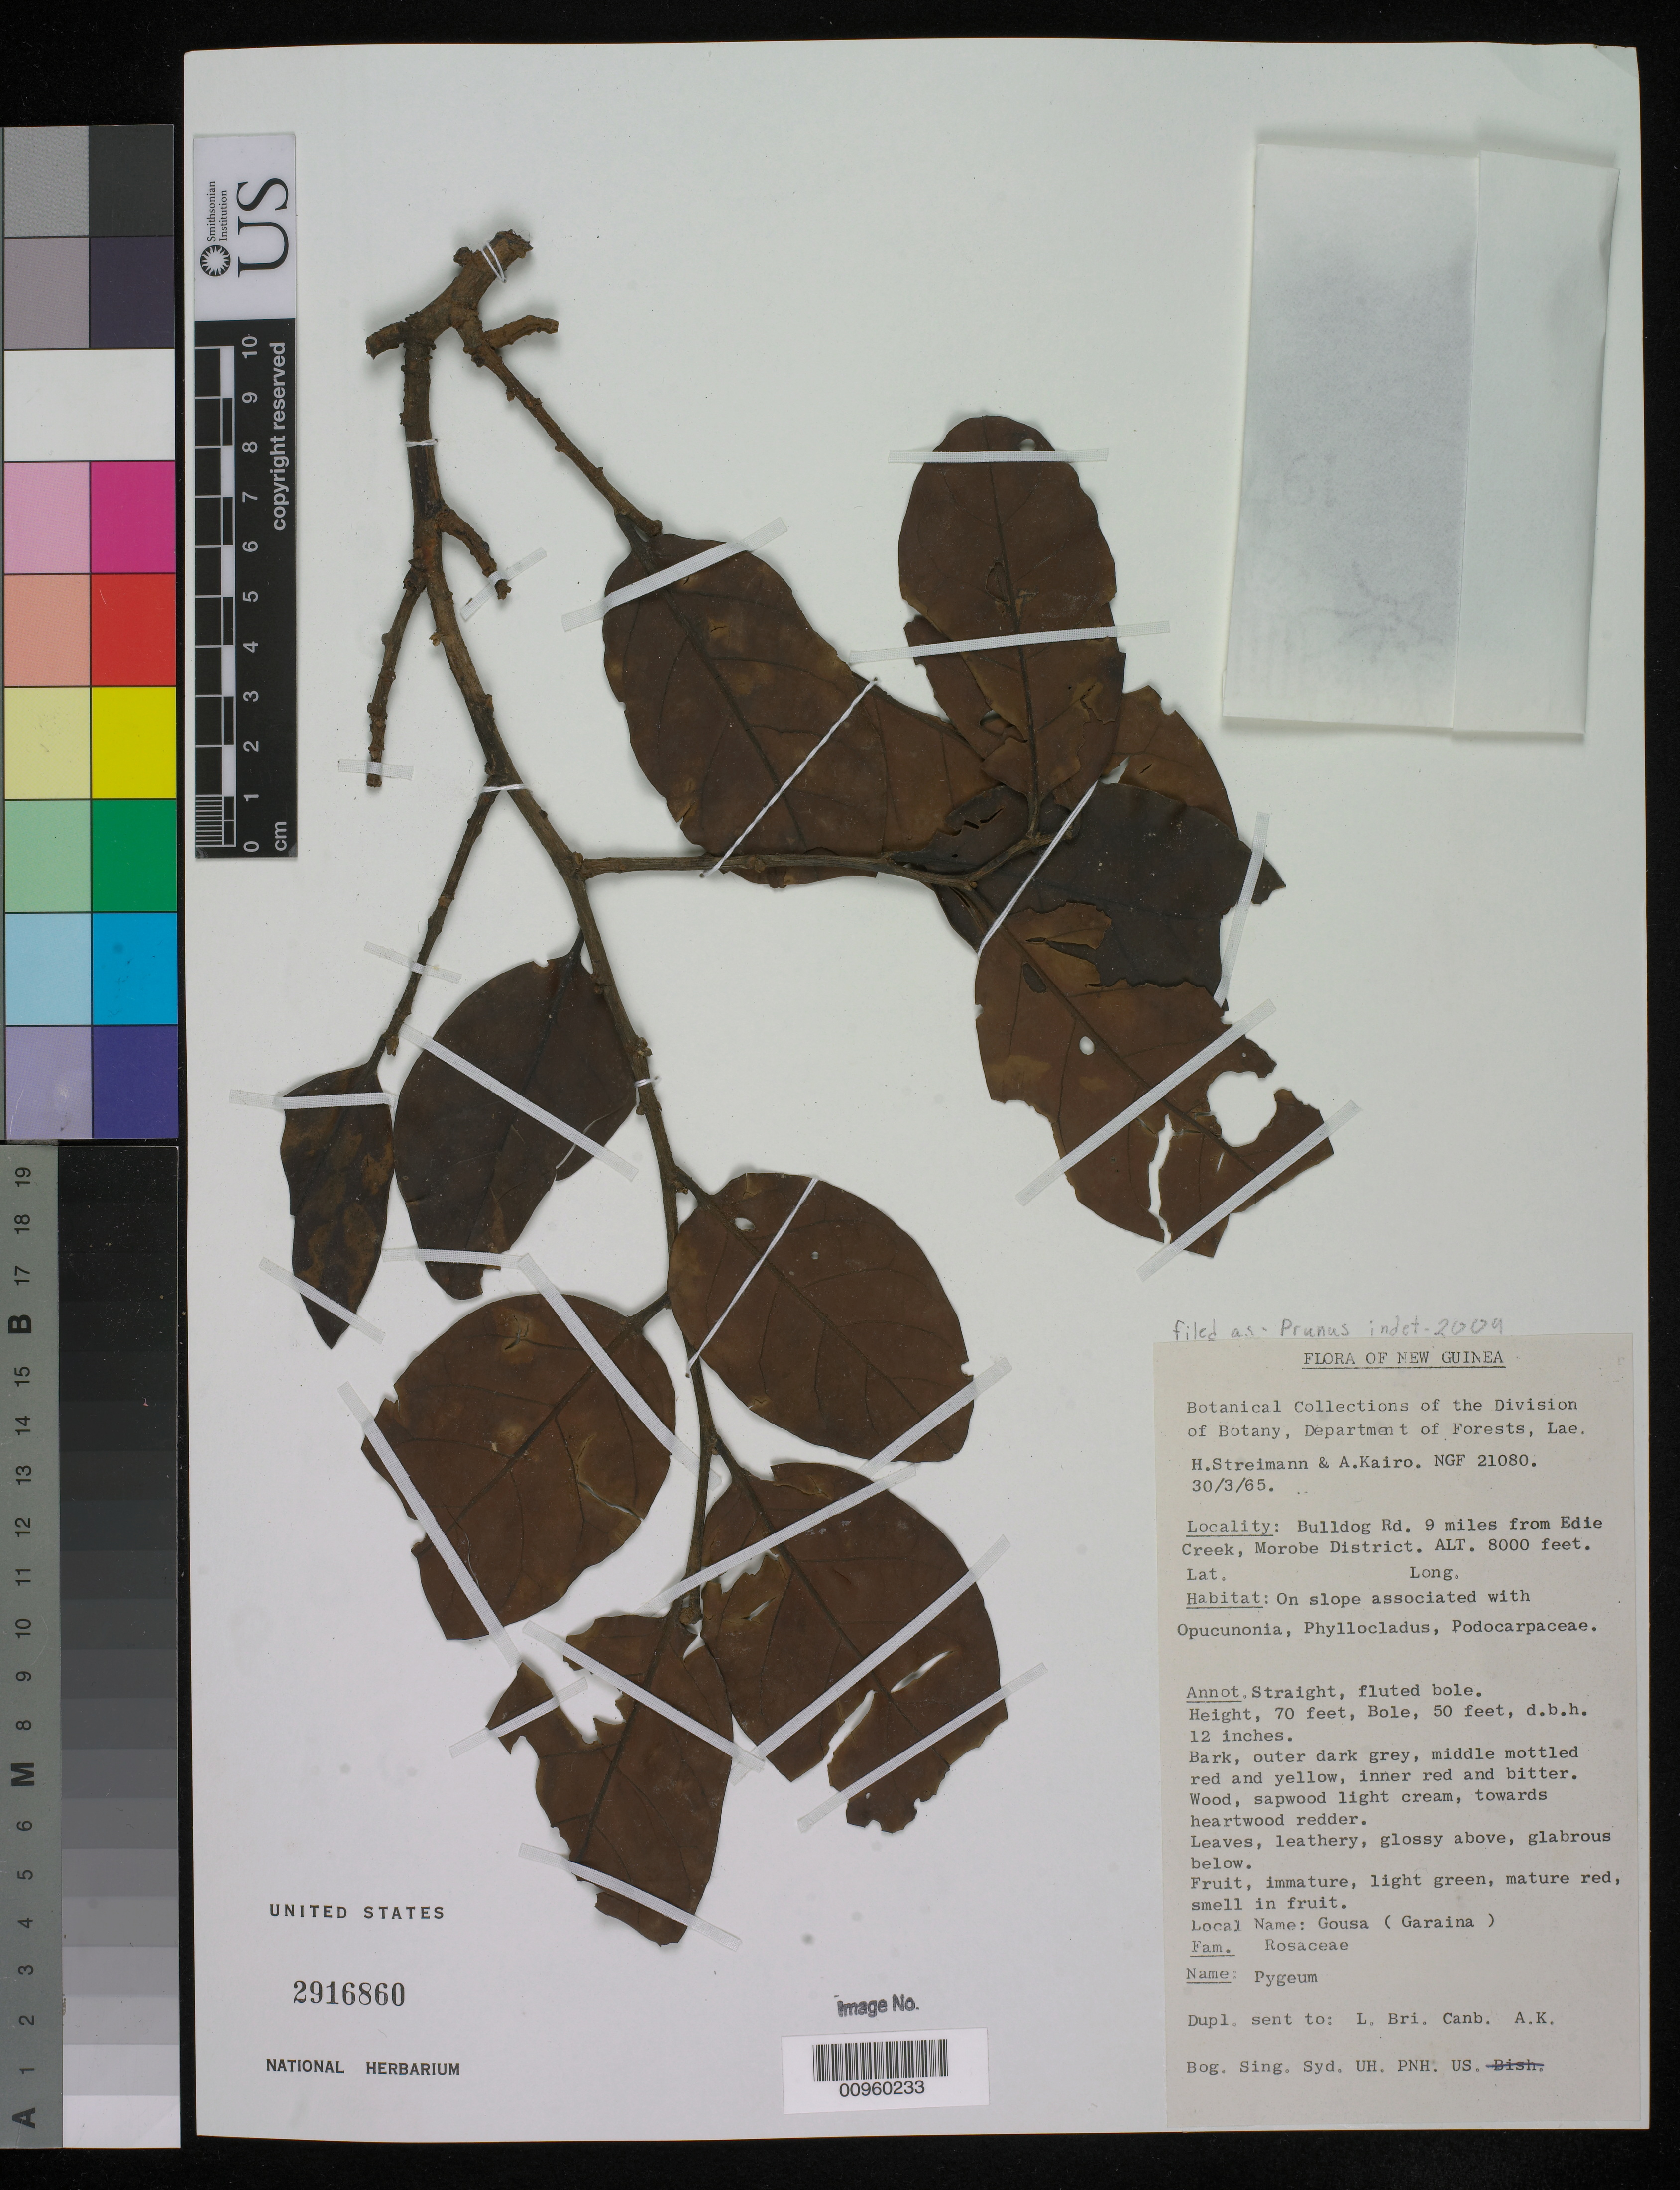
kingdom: Plantae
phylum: Tracheophyta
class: Magnoliopsida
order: Rosales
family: Rosaceae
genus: Prunus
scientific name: Prunus sp.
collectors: H. Streimann & A. Kairo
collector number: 21080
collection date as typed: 30 Mar 1965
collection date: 1965-03-30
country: Papua New Guinea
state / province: Morobe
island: New Guinea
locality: Bulldog Rd. 9 miles from Edie Creek, on slope associated with Opucunonia, Phyllocladus, Podocarpaceae.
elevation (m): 244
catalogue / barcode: US 2916860